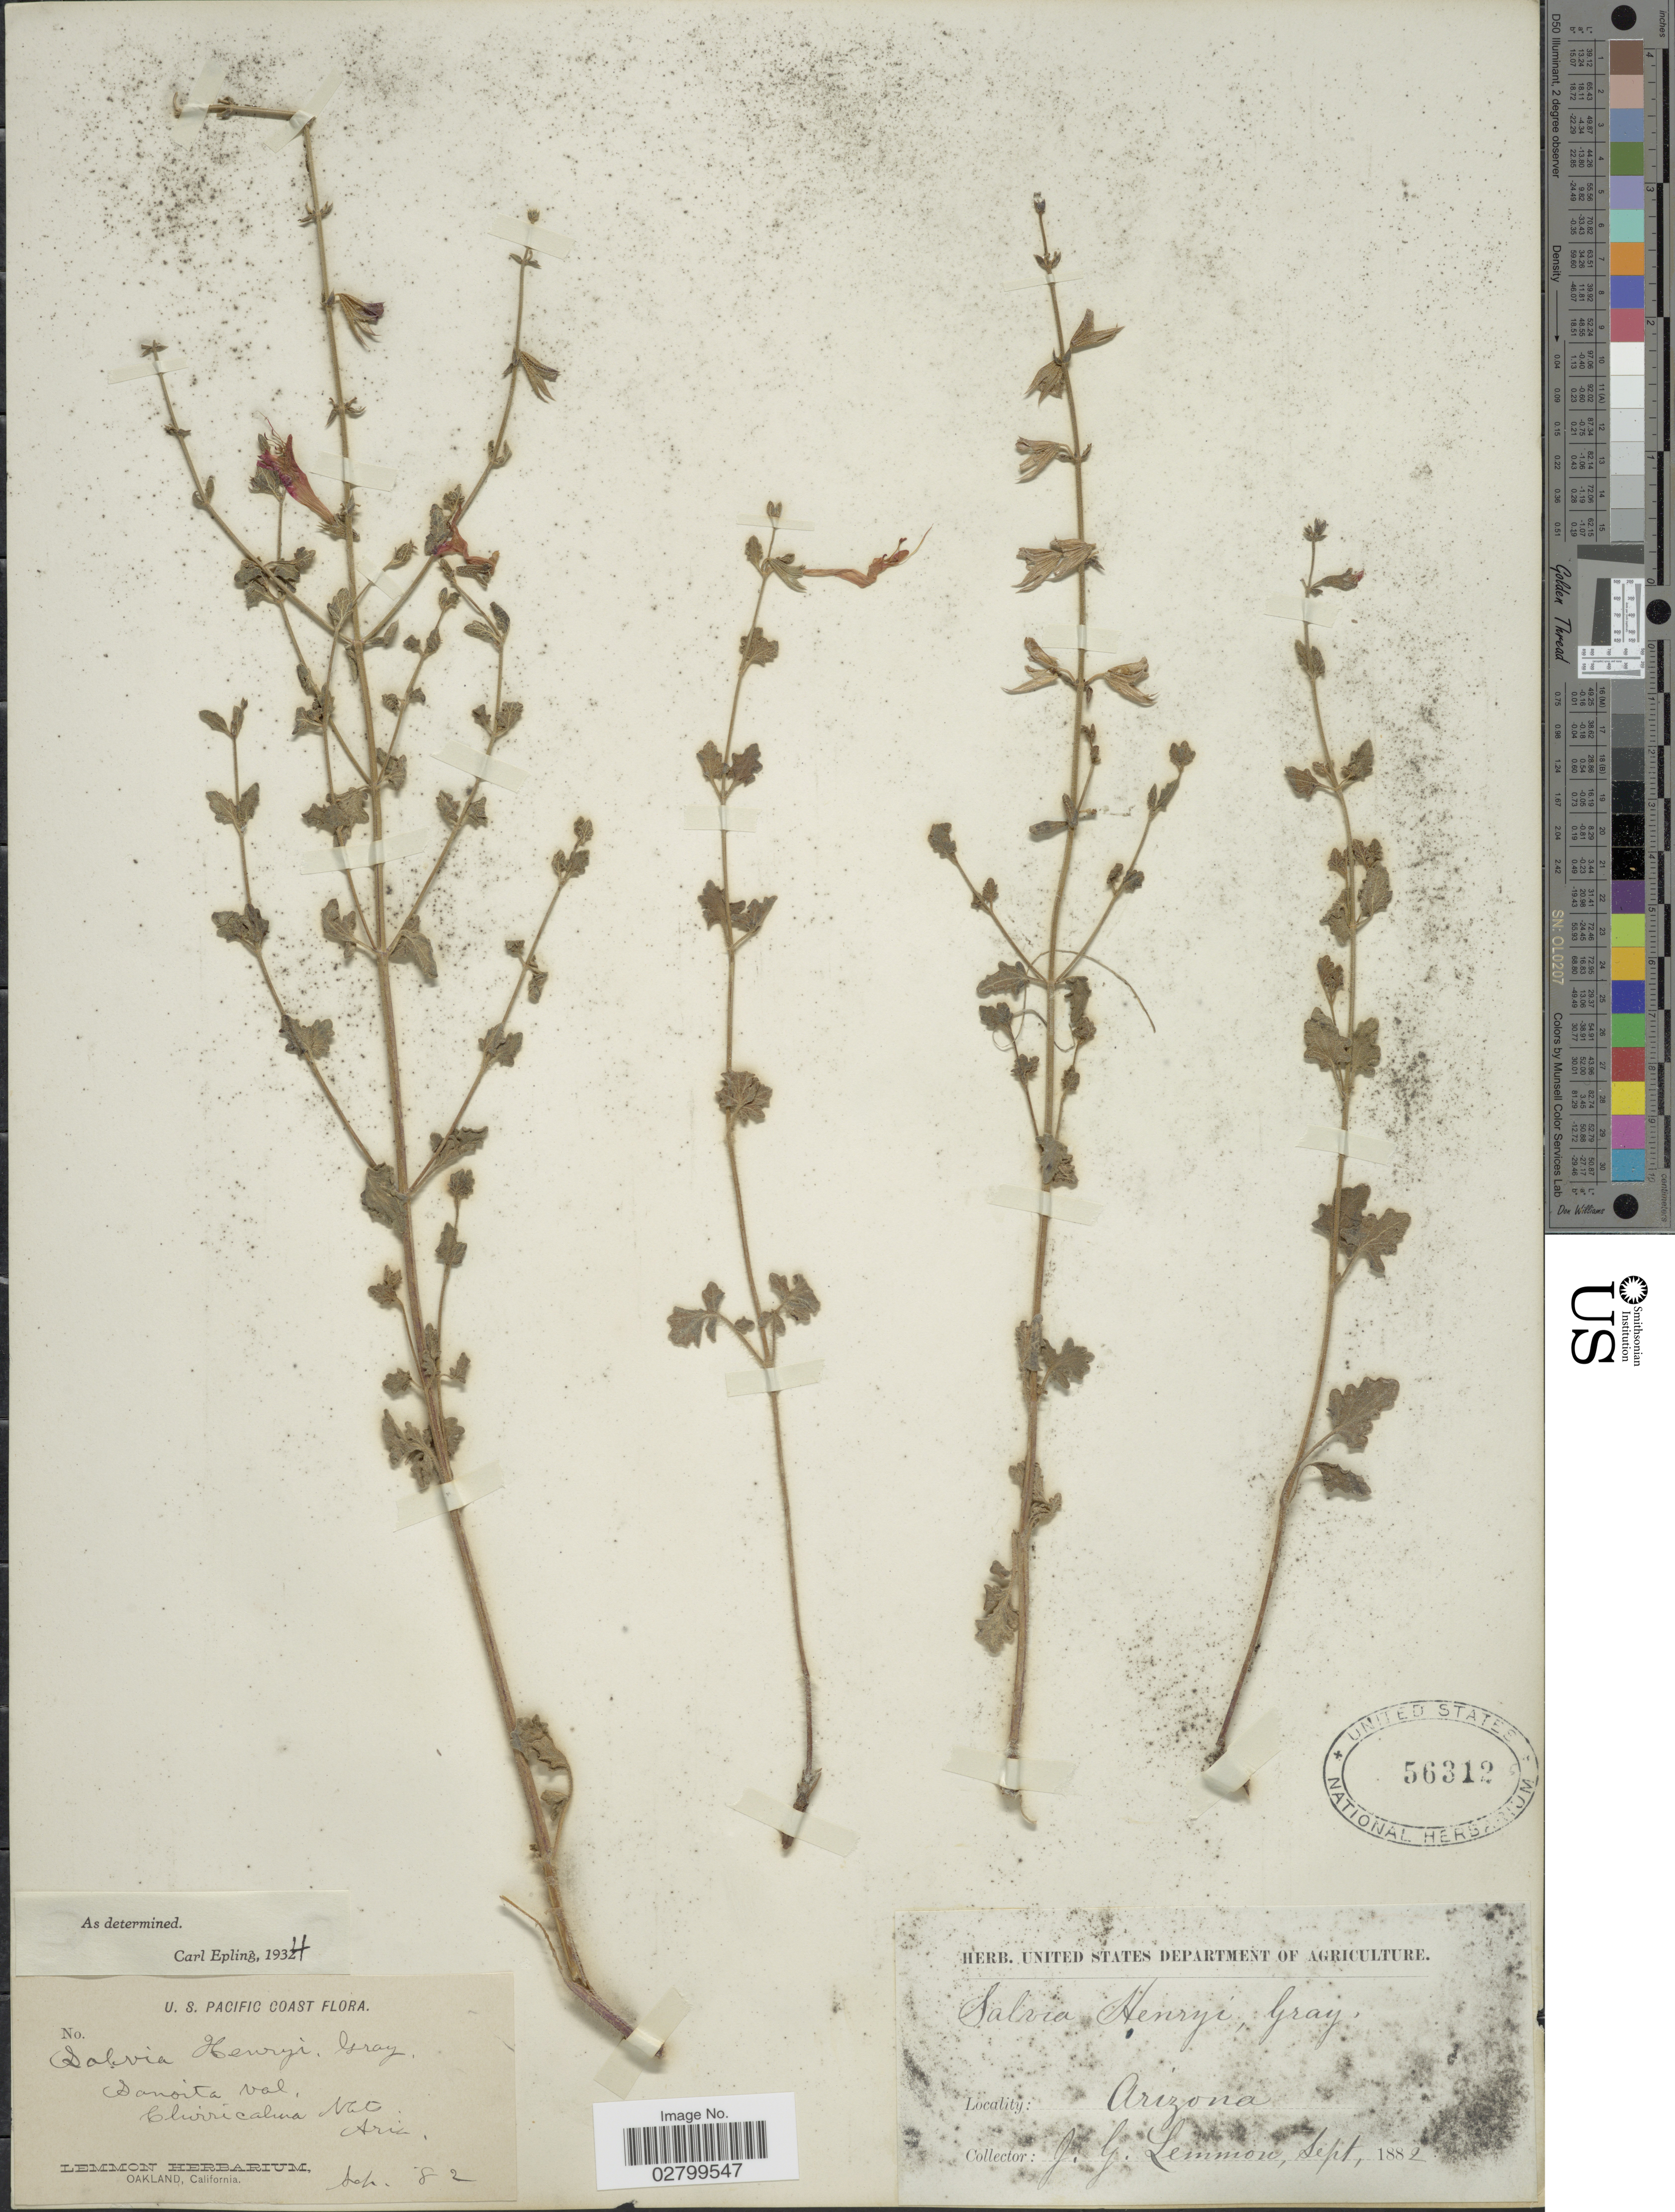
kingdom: Plantae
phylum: Tracheophyta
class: Magnoliopsida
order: Lamiales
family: Lamiaceae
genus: Salvia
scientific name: Salvia henryi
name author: A. Gray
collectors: J. Lemmon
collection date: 1882-09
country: United States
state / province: Arizona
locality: U.S. Pacific Coast. Sonoita Val. Chiricahua Mts.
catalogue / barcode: US 56312